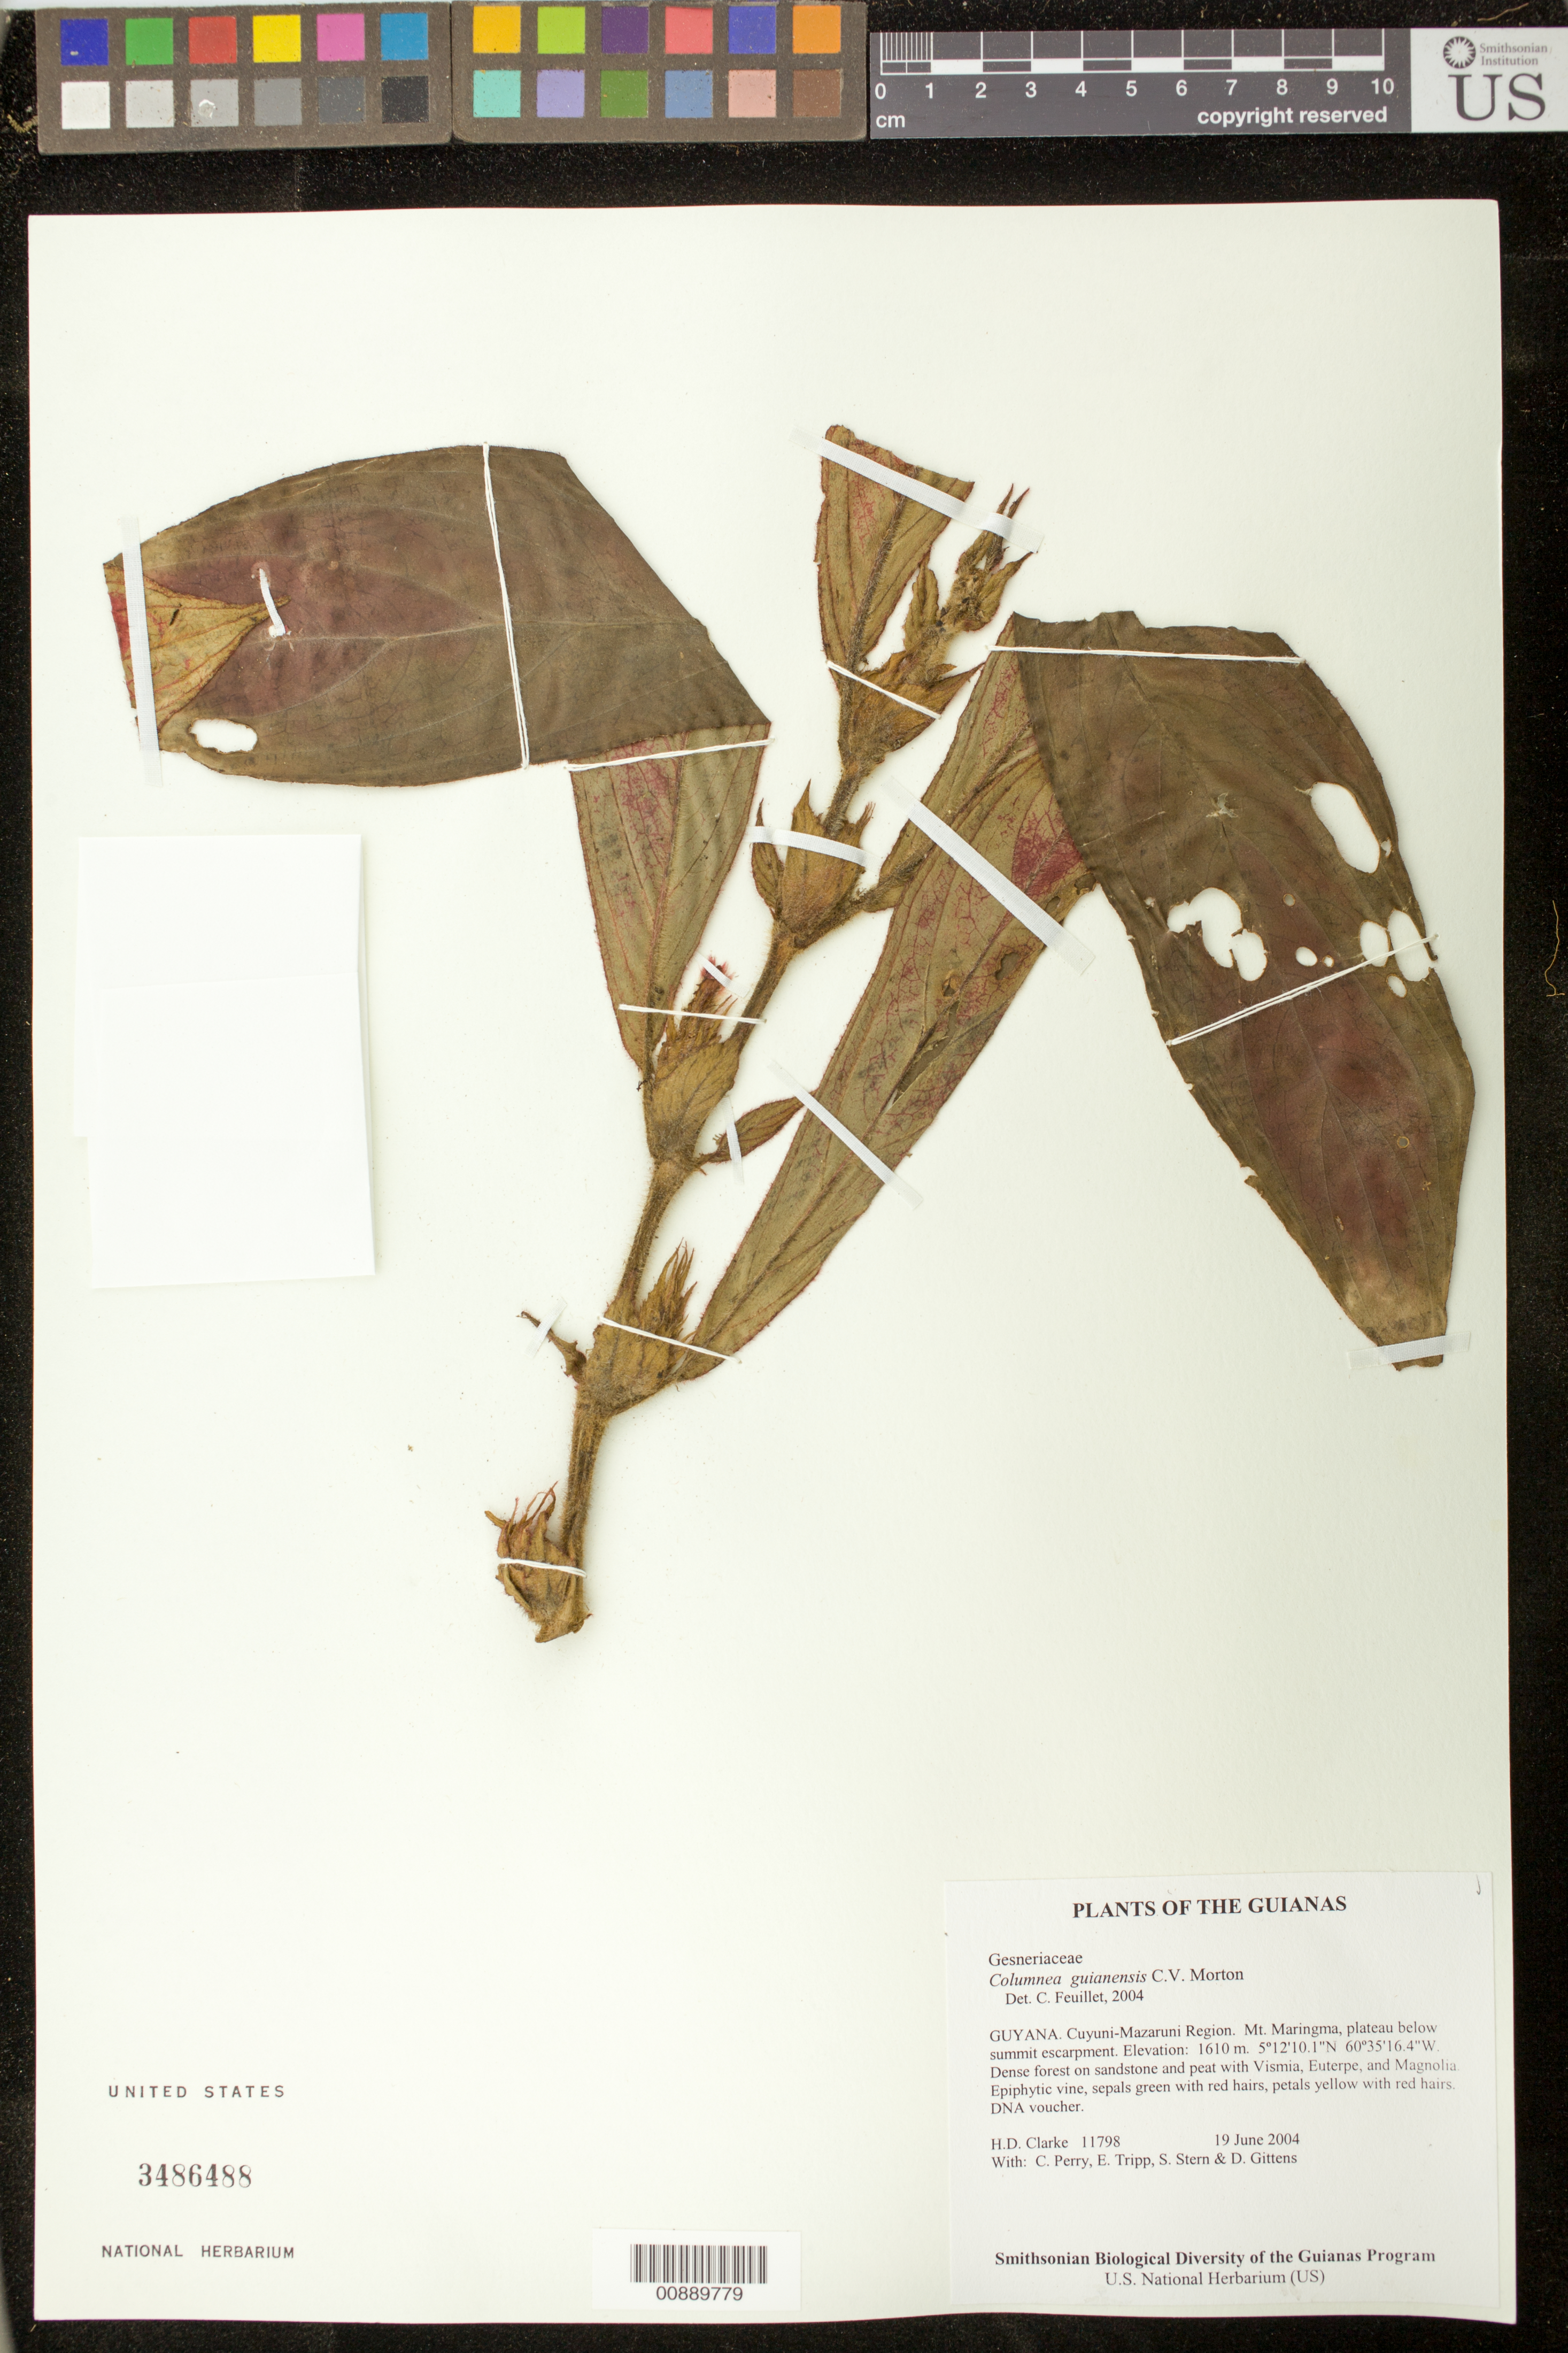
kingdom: Plantae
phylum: Tracheophyta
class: Magnoliopsida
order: Lamiales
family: Gesneriaceae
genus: Columnea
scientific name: Columnea guianensis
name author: C.V. Morton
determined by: Feuillet, C.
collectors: H. D. Clarke, C. Perry, E. Tripp, S. R. Stern & D. Gittens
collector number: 11798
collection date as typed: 19 Jun 2004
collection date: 2004-06-19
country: Guyana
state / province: Cuyuni-Mazaruni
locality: Mat. Maringma, plateau below summit escarpment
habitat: Dense forest on sandstone and peat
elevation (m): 1610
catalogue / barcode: US 3486488